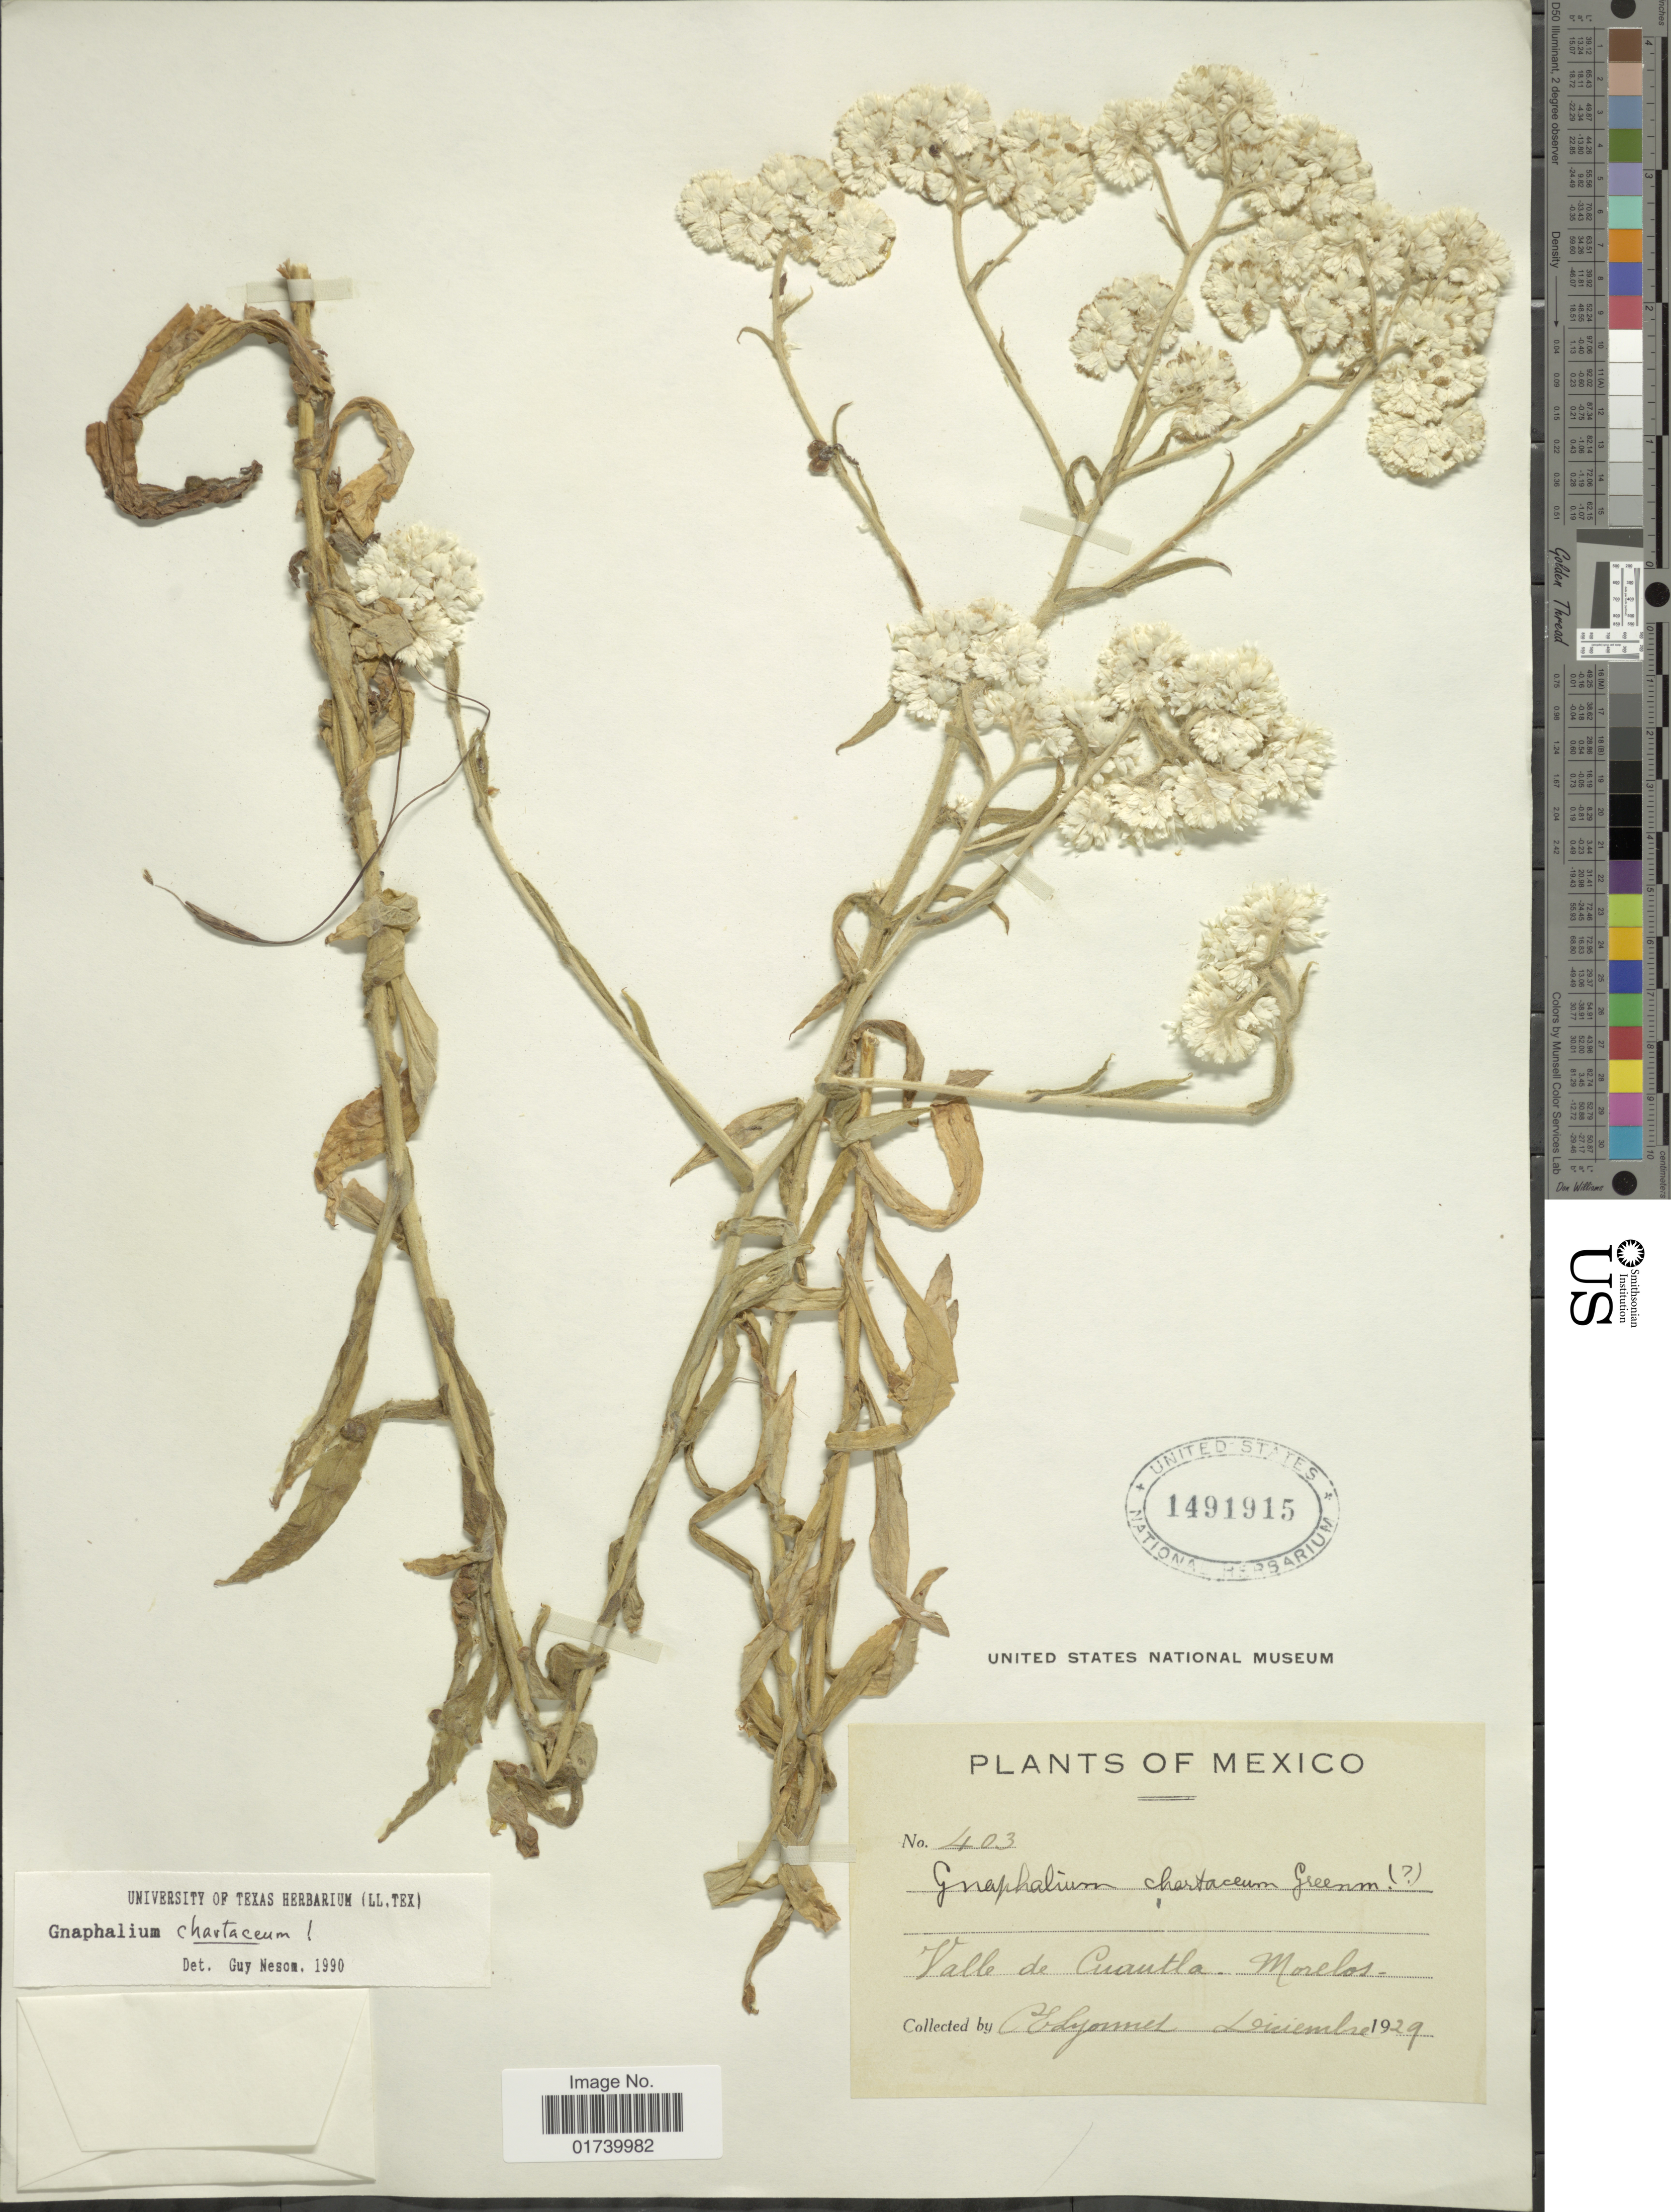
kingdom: Plantae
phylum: Tracheophyta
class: Magnoliopsida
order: Asterales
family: Asteraceae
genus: Pseudognaphalium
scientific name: Pseudognaphalium chartaceum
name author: (Greenm.) Anderb.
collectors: C. Lyonnet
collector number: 403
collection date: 1929-12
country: Mexico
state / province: Morelos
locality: Valle de Cuantla, Morelos.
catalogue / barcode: US 1491915